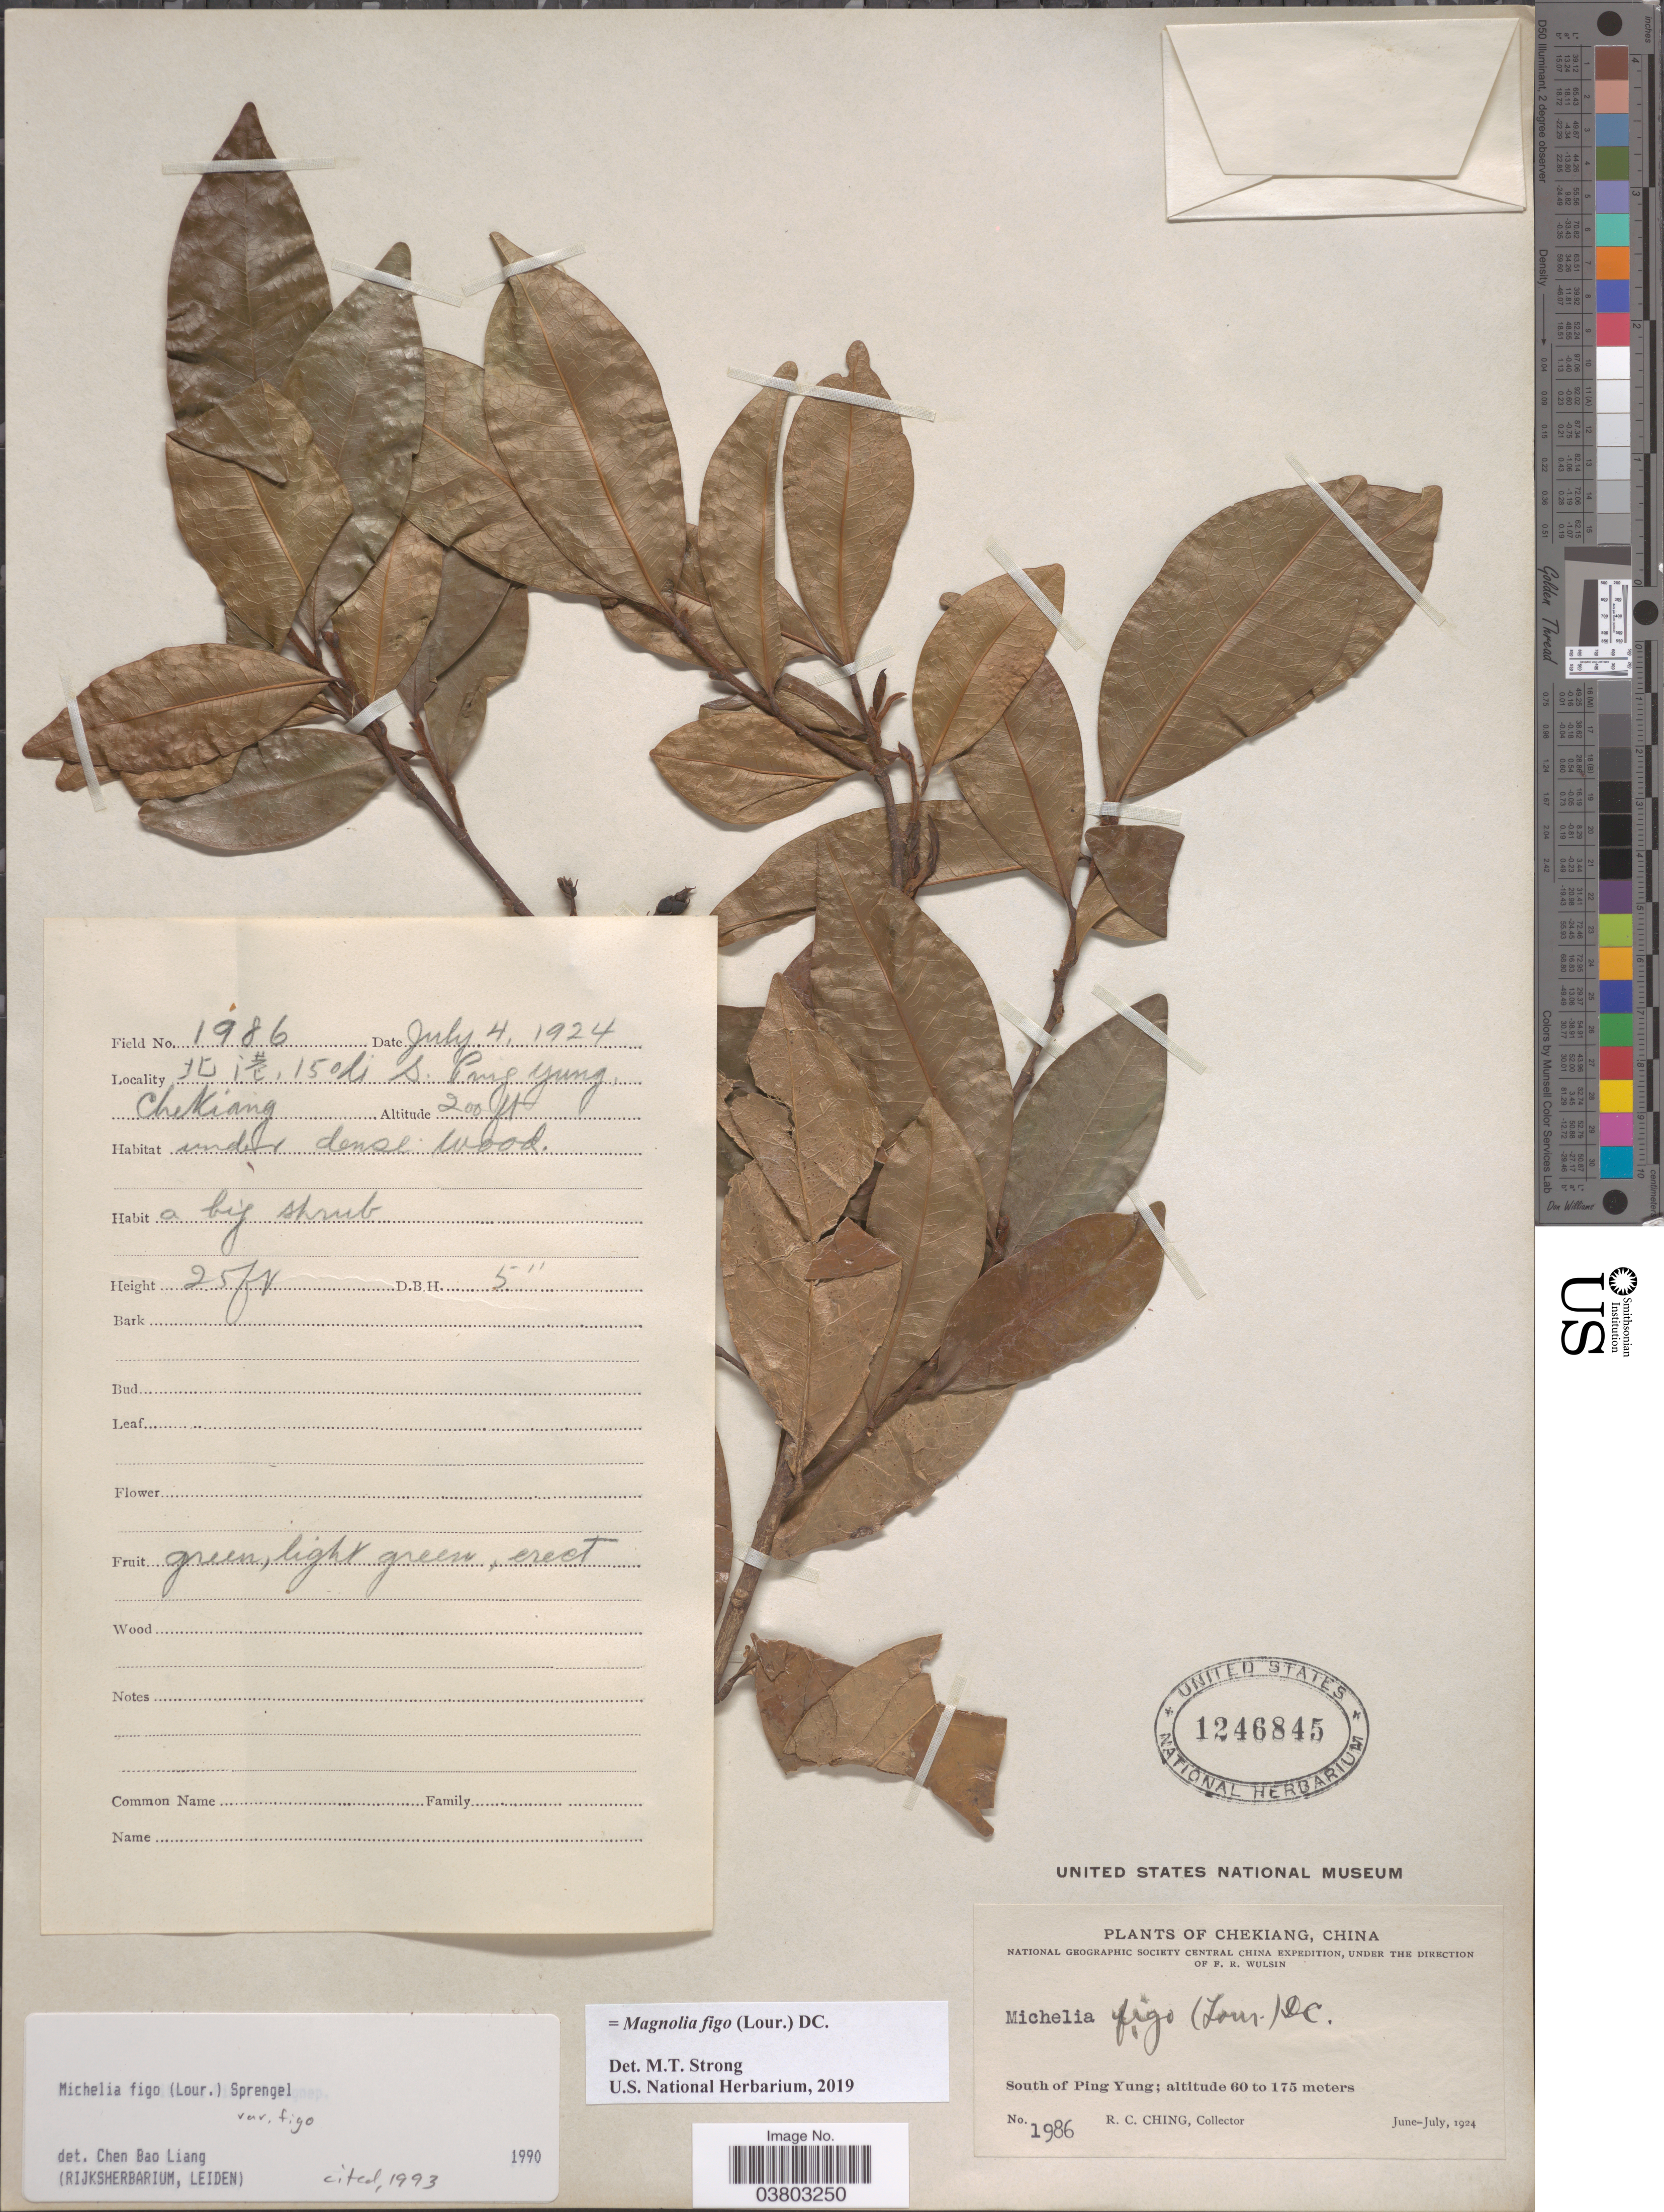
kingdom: Plantae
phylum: Tracheophyta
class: Magnoliopsida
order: Magnoliales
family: Magnoliaceae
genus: Magnolia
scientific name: Magnolia figo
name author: (Lour.) DC.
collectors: R. C. Ching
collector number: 1986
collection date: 1924-07-04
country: China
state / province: Zhejiang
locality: Chekiang. South of Ping Yung. X, 15°li S. Ping Yung.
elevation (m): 61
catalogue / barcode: US 1246845